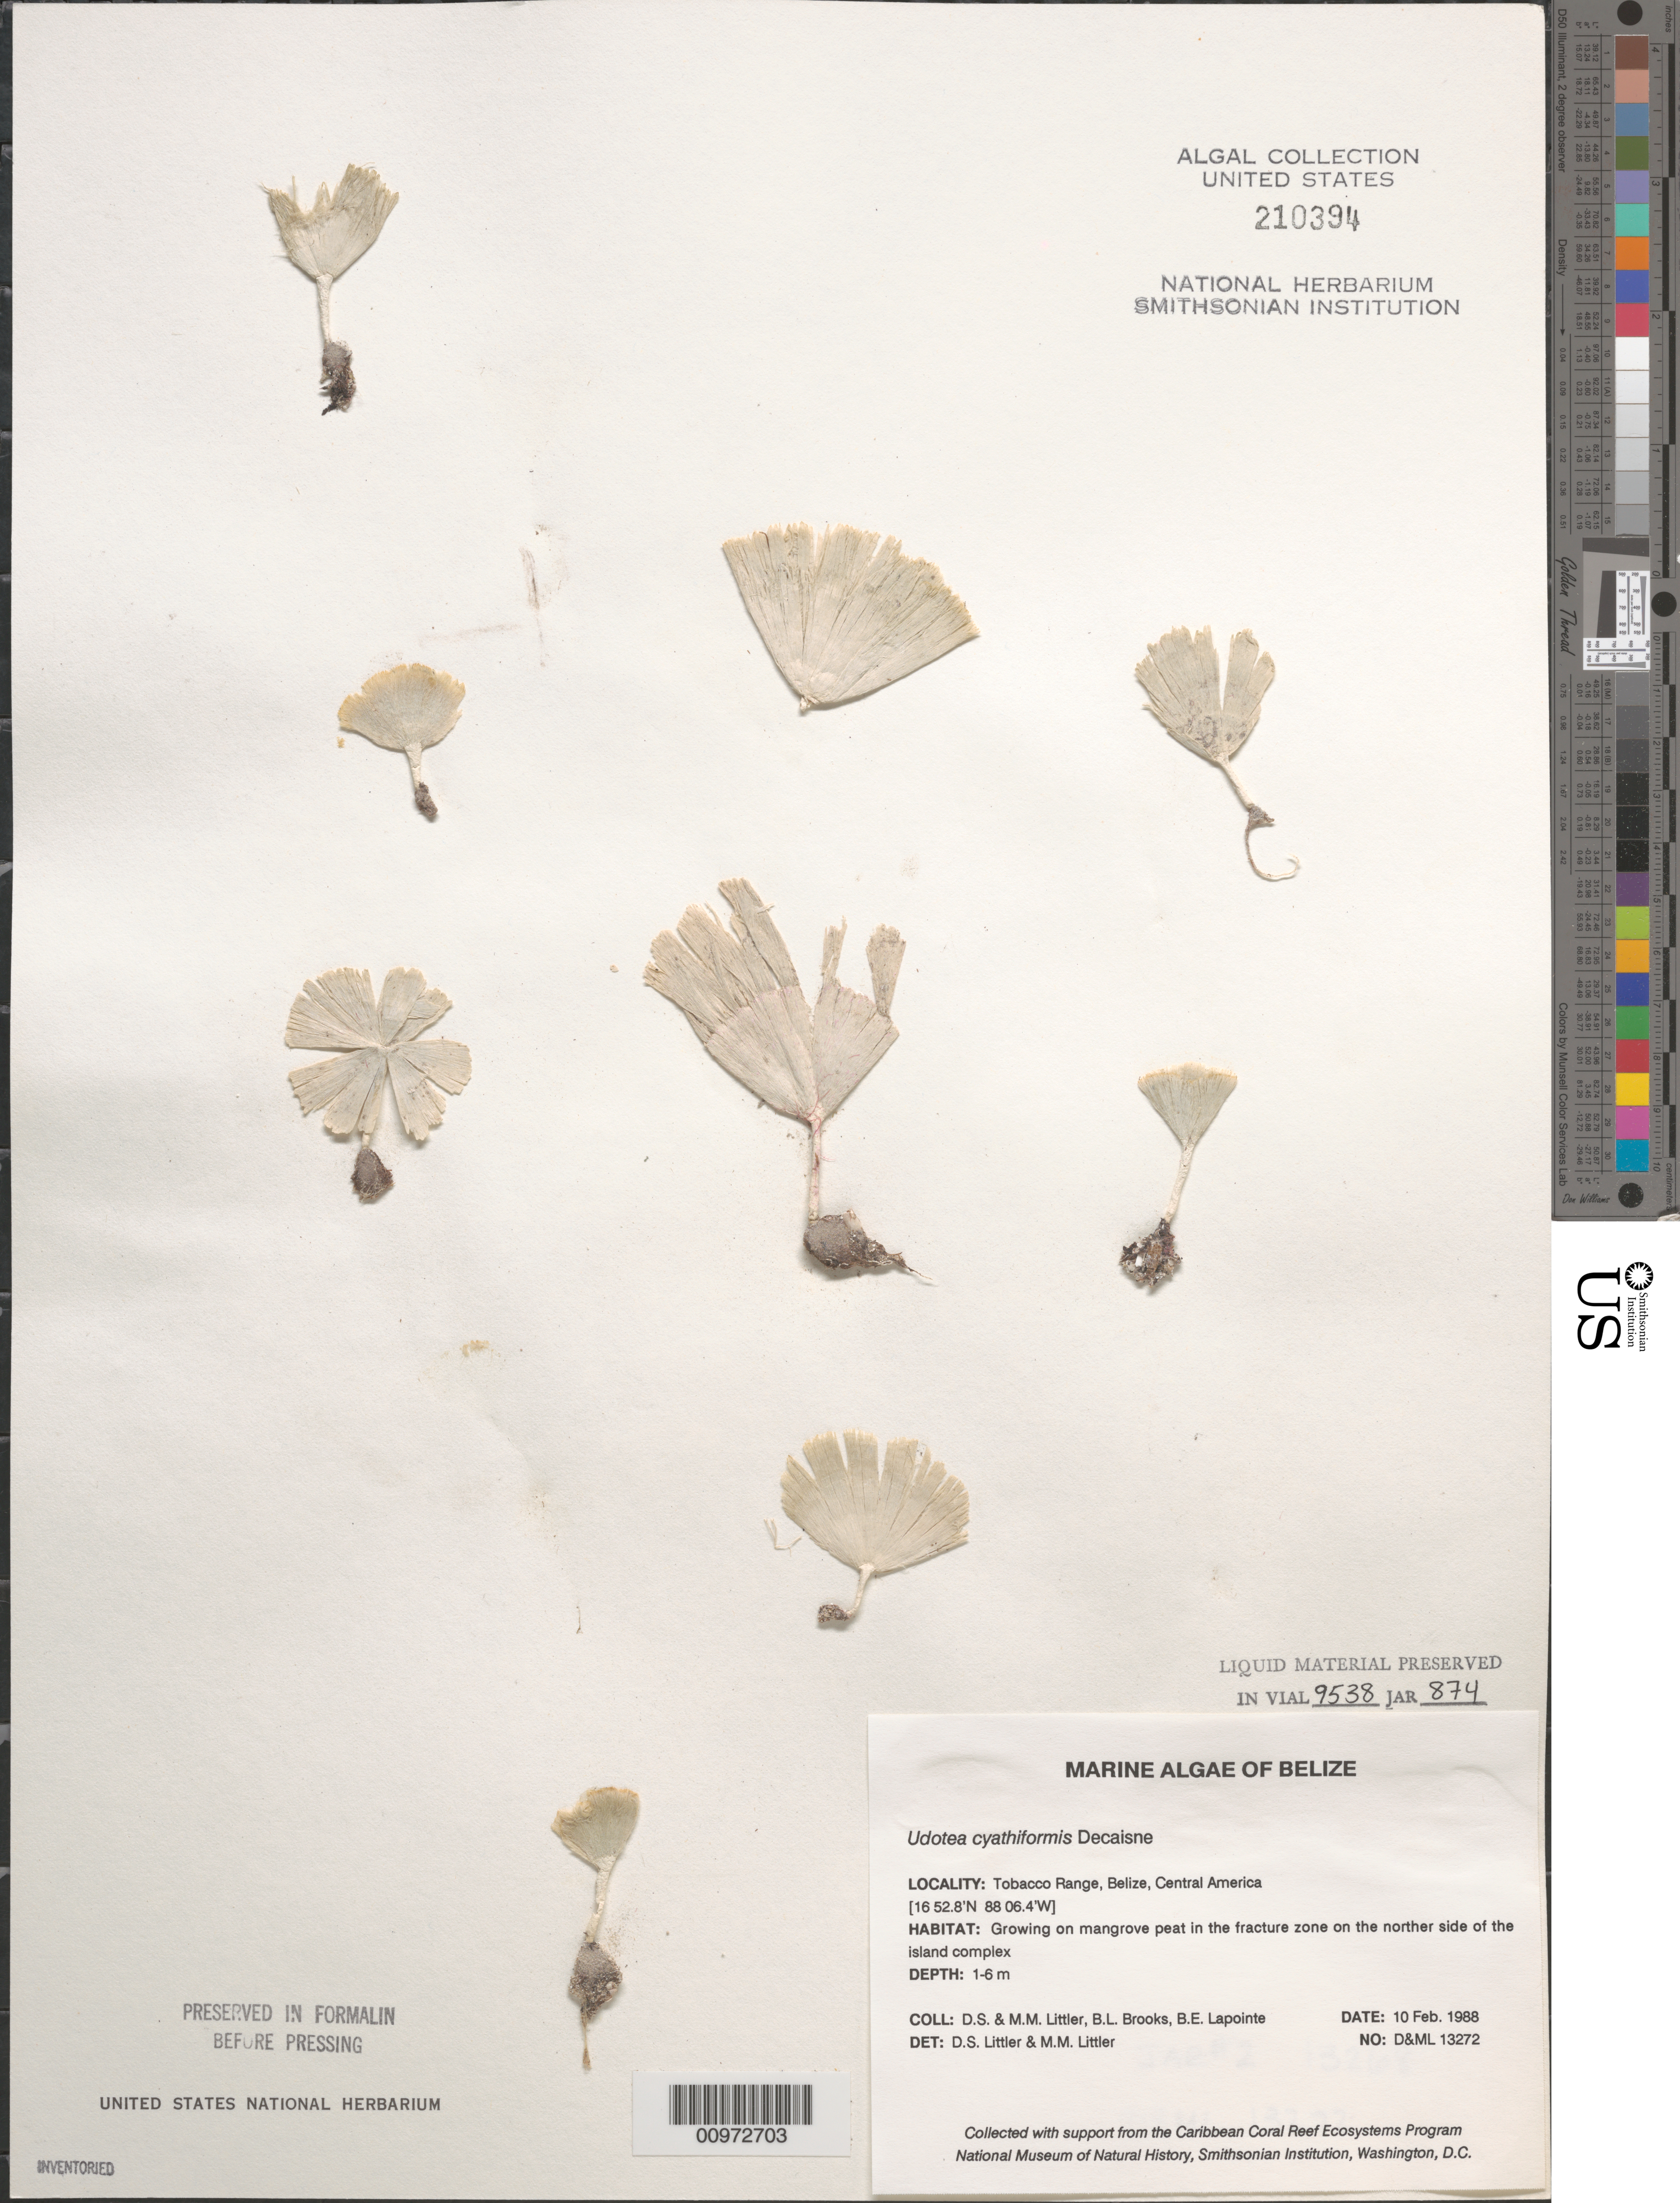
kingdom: Plantae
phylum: Chlorophyta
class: Ulvophyceae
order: Bryopsidales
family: Udoteaceae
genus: Udotea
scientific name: Udotea cyathiformis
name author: Decne.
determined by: Littler, D. S.; Littler, M. M.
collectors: D. S. Littler, M. M. Littler, B. Brooks & B. Lapointe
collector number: D&ML 13272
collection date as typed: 10 Feb 1988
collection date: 1988-02-10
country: Belize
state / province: Stann Creek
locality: Tobacco Range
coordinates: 16 52.8'N, 88 06.4'W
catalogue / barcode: US 210394